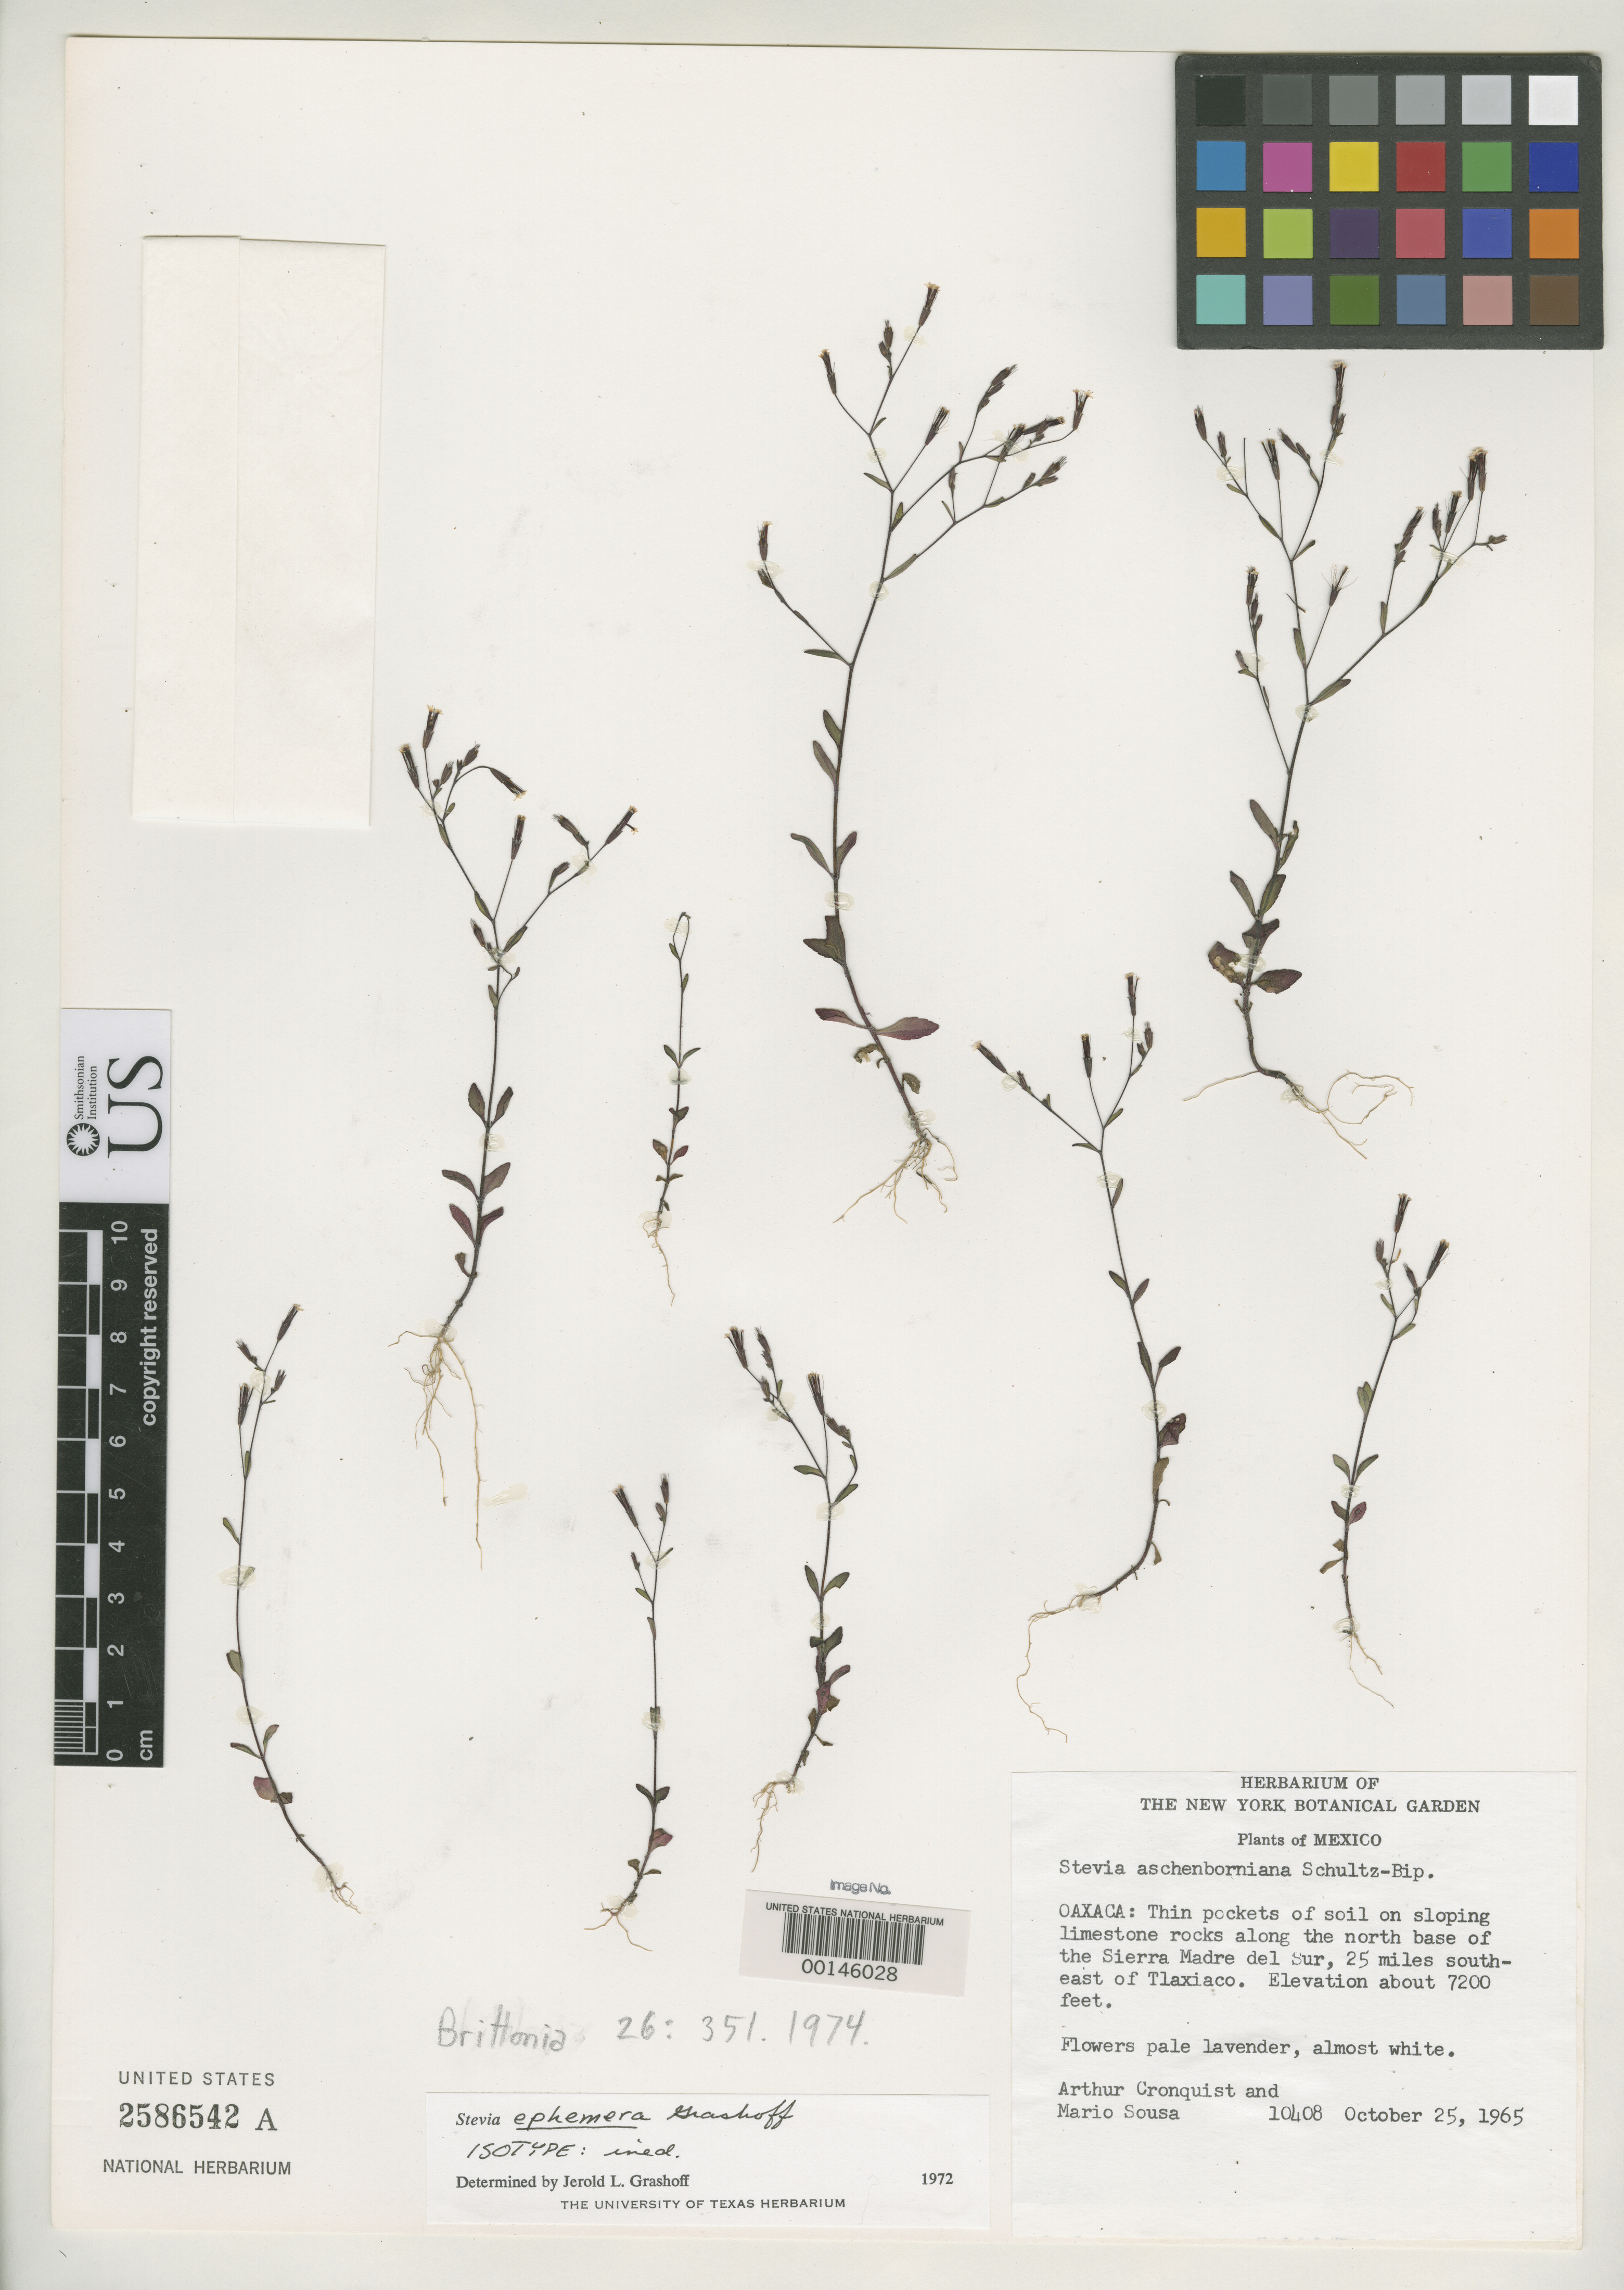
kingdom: Plantae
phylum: Tracheophyta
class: Magnoliopsida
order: Asterales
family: Asteraceae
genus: Stevia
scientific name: Stevia ephemera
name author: Grashoff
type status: Isotype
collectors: A. J. Cronquist & M. Souza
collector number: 10408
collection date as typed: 25 Oct 1965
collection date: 1965-10-25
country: Mexico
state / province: Oaxaca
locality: N base of Sierra Madre del Sur, 25 miles SE of Tlaziaco.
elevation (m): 2195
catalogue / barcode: US 2586542A